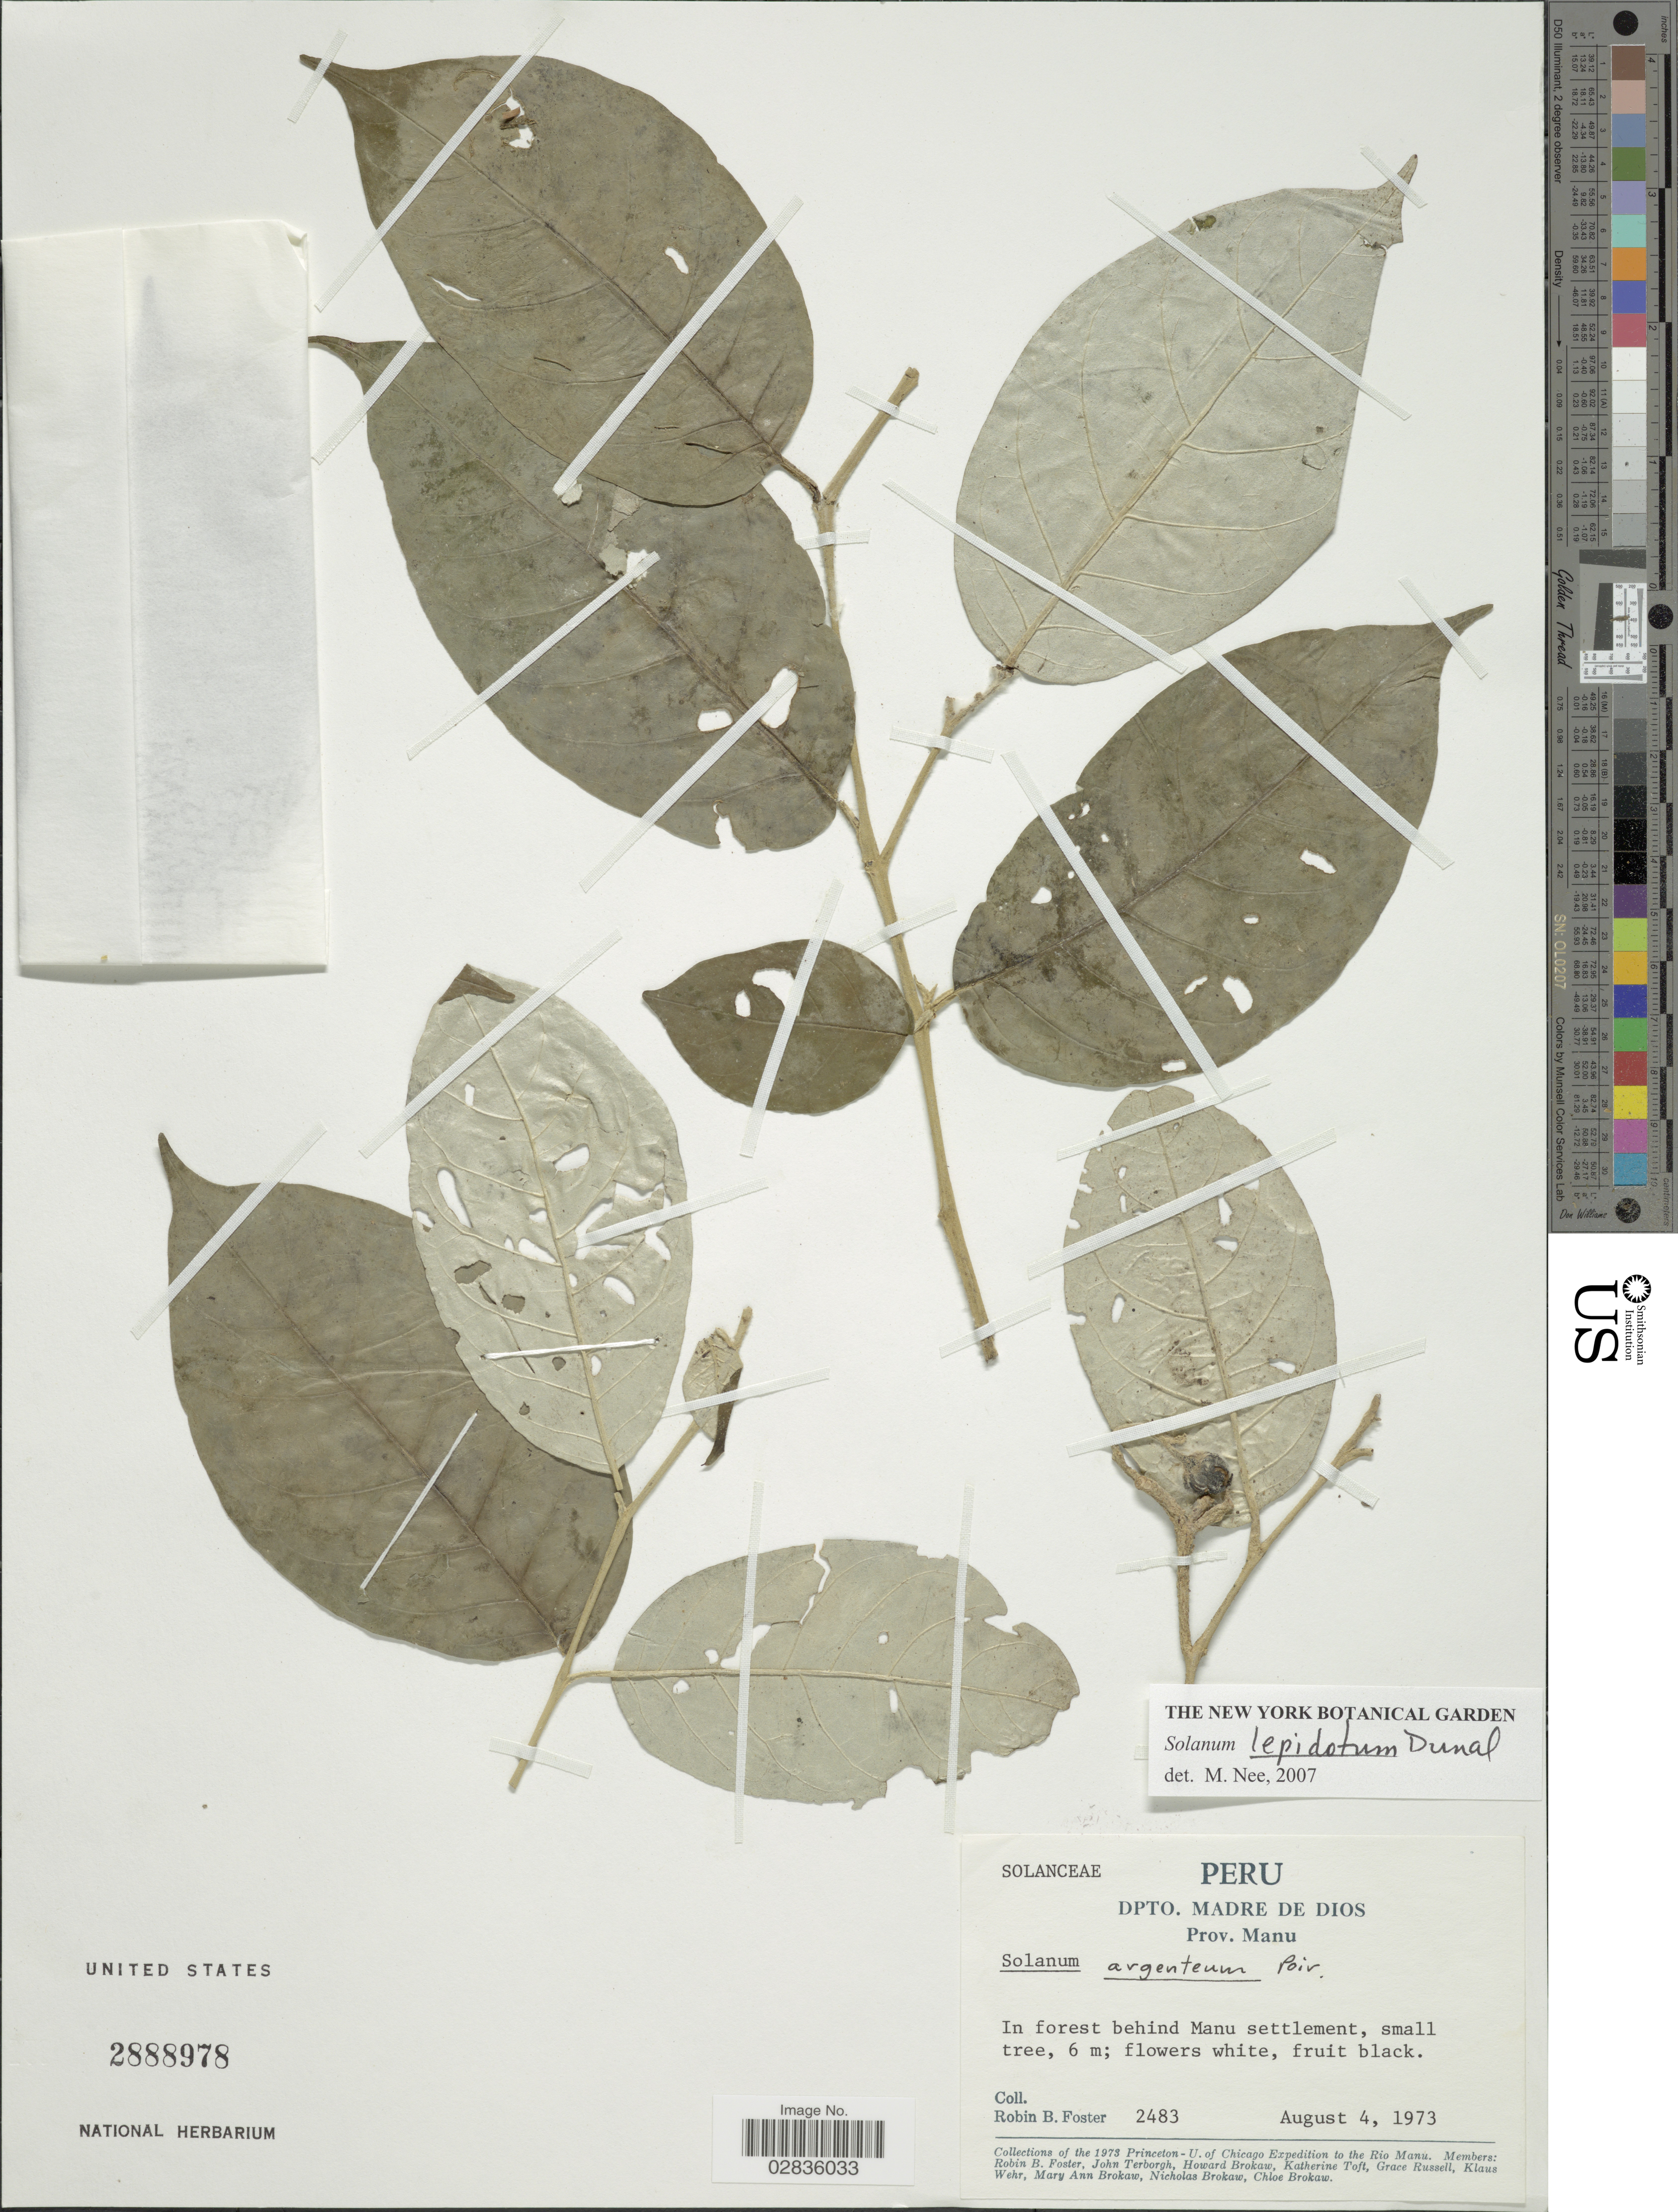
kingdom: Plantae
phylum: Tracheophyta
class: Magnoliopsida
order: Solanales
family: Solanaceae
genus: Solanum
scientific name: Solanum lepidotum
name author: Humb. & Bonpl. ex Dunal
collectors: R. B. Foster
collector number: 2483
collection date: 1973-08-04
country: Peru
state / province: Madre de Dios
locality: Dpto. Madre de Dios. Prov. Manu. In forest behind Manu settlement.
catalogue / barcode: US 2888978